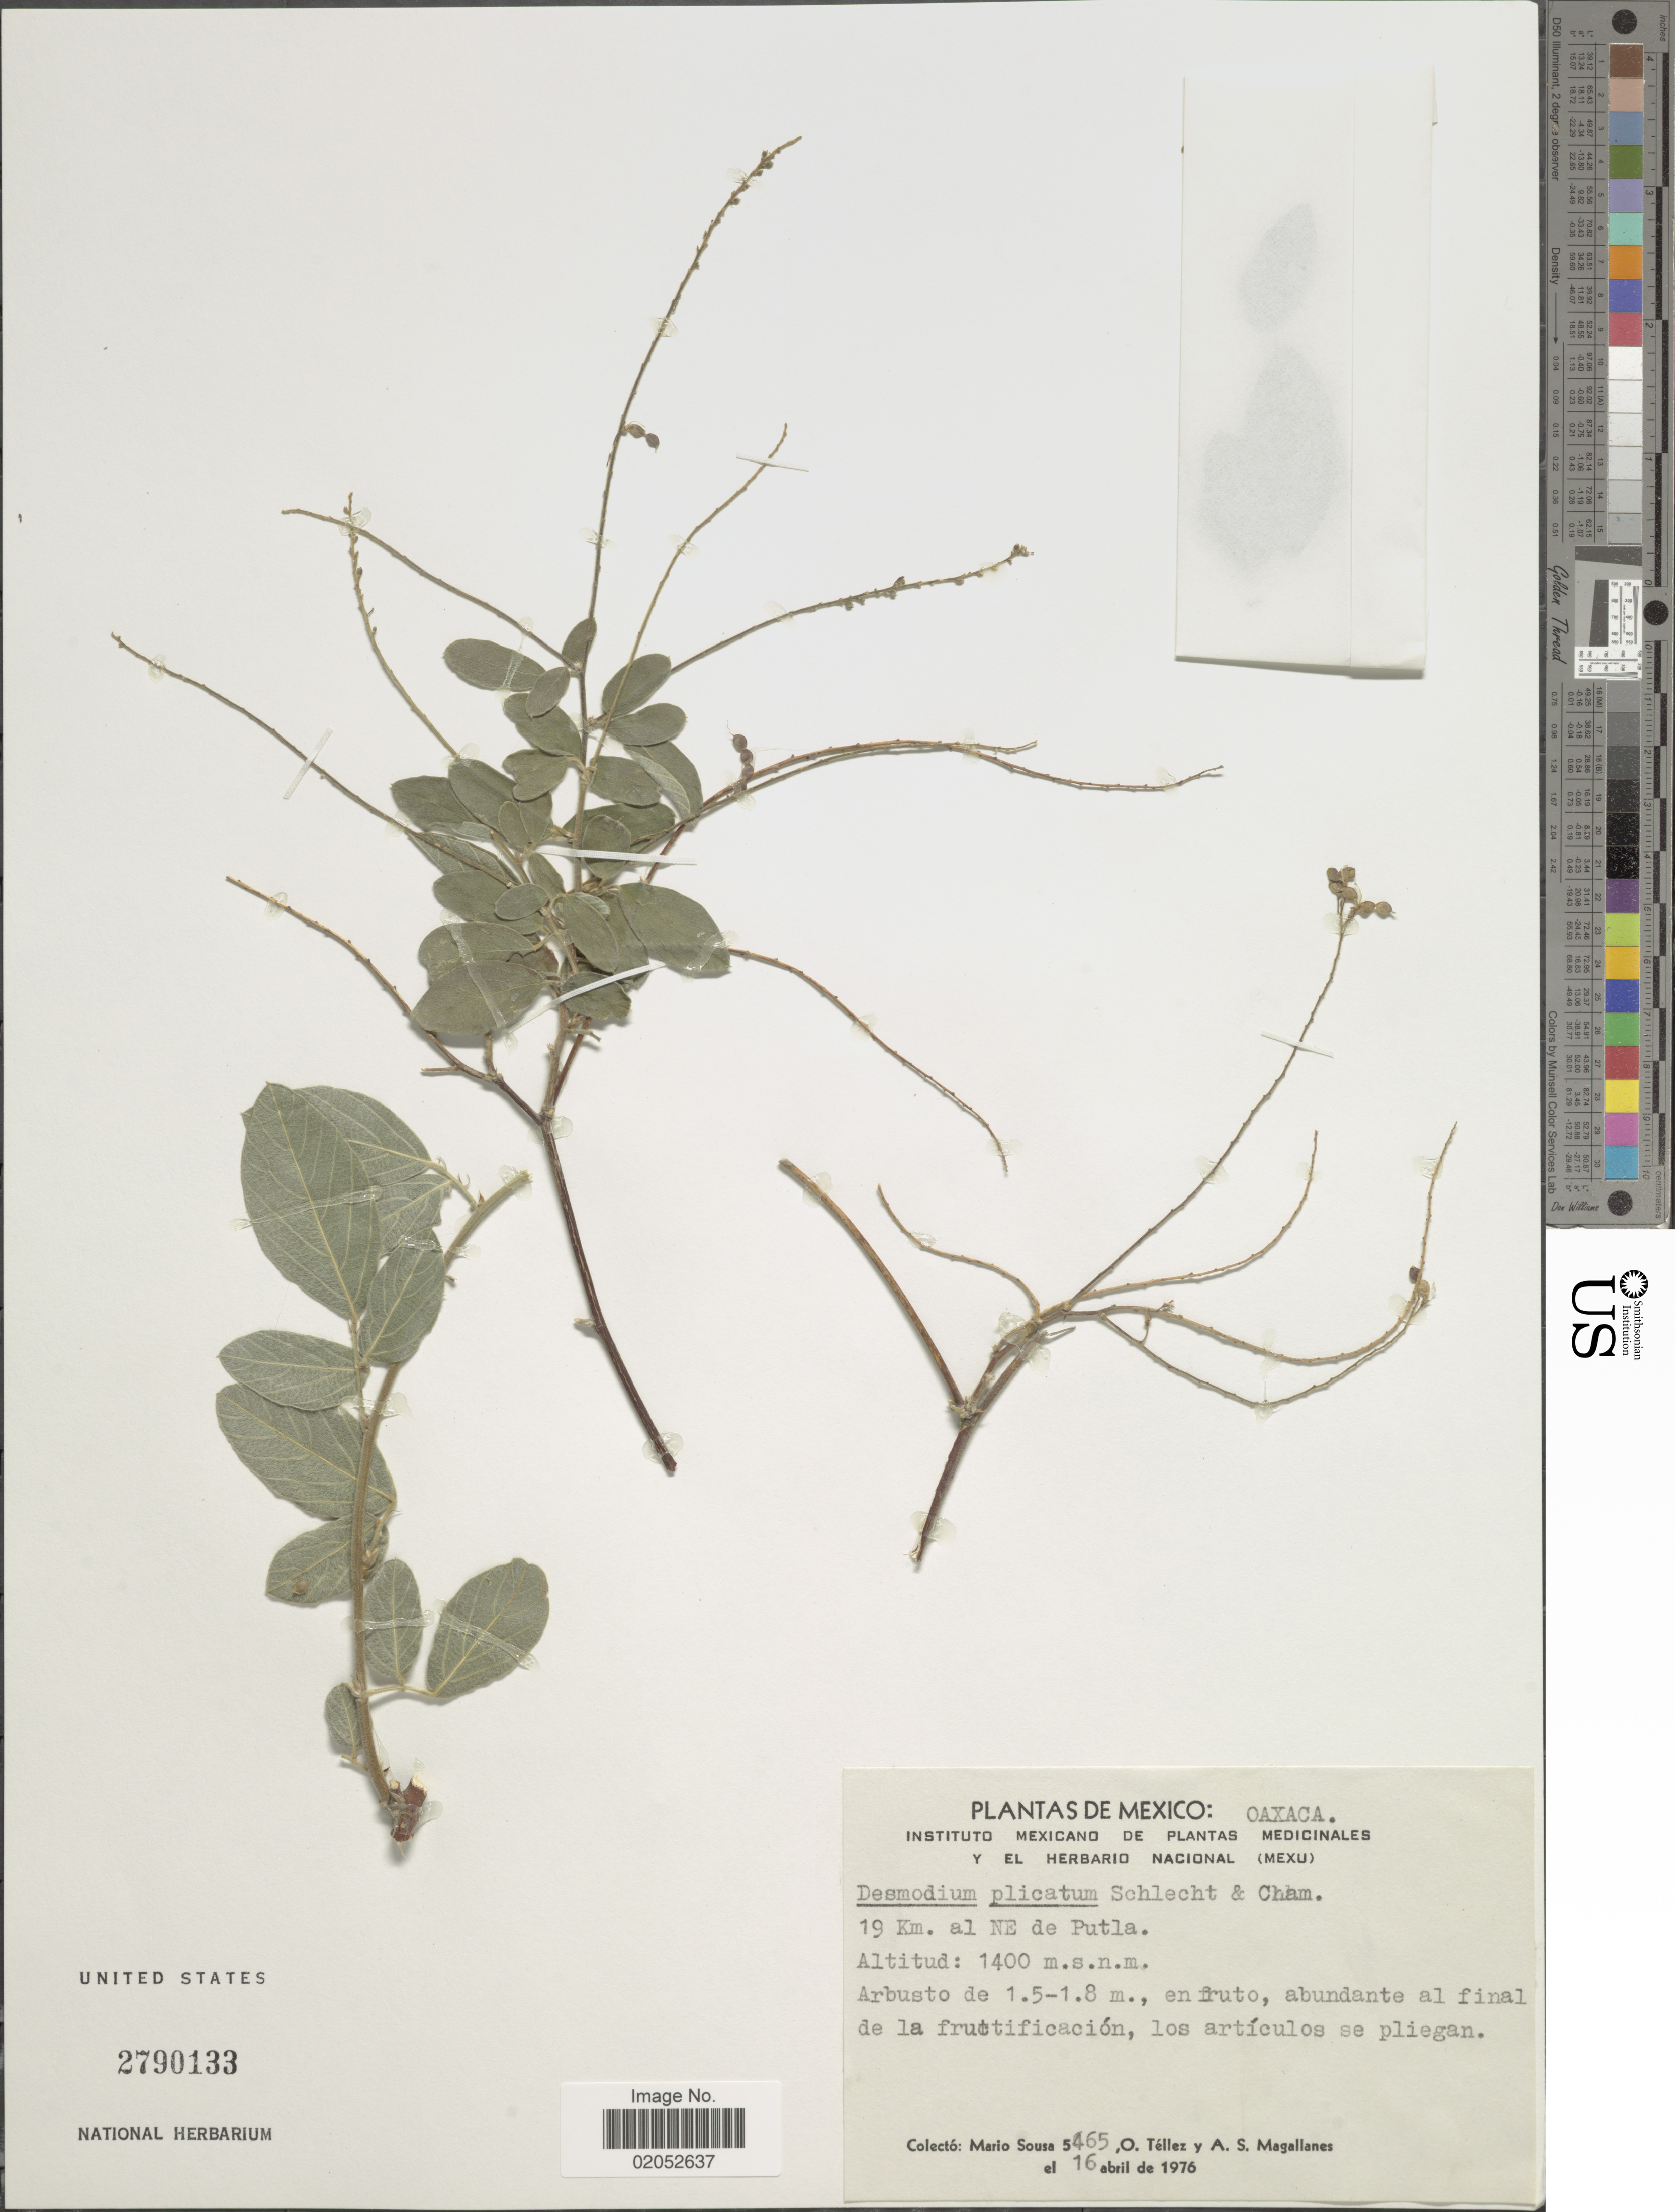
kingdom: Plantae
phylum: Tracheophyta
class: Magnoliopsida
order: Fabales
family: Fabaceae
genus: Desmodium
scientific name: Desmodium plicatum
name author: Schltdl. & Cham.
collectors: M. Sousa S., M. A. Martínez Alfaro, O. Tellez & A. Magallanes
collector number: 5465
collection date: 1976-04-16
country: Mexico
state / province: Oaxaca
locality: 19 km. al NE de Putla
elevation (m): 1400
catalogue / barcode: US 2790133